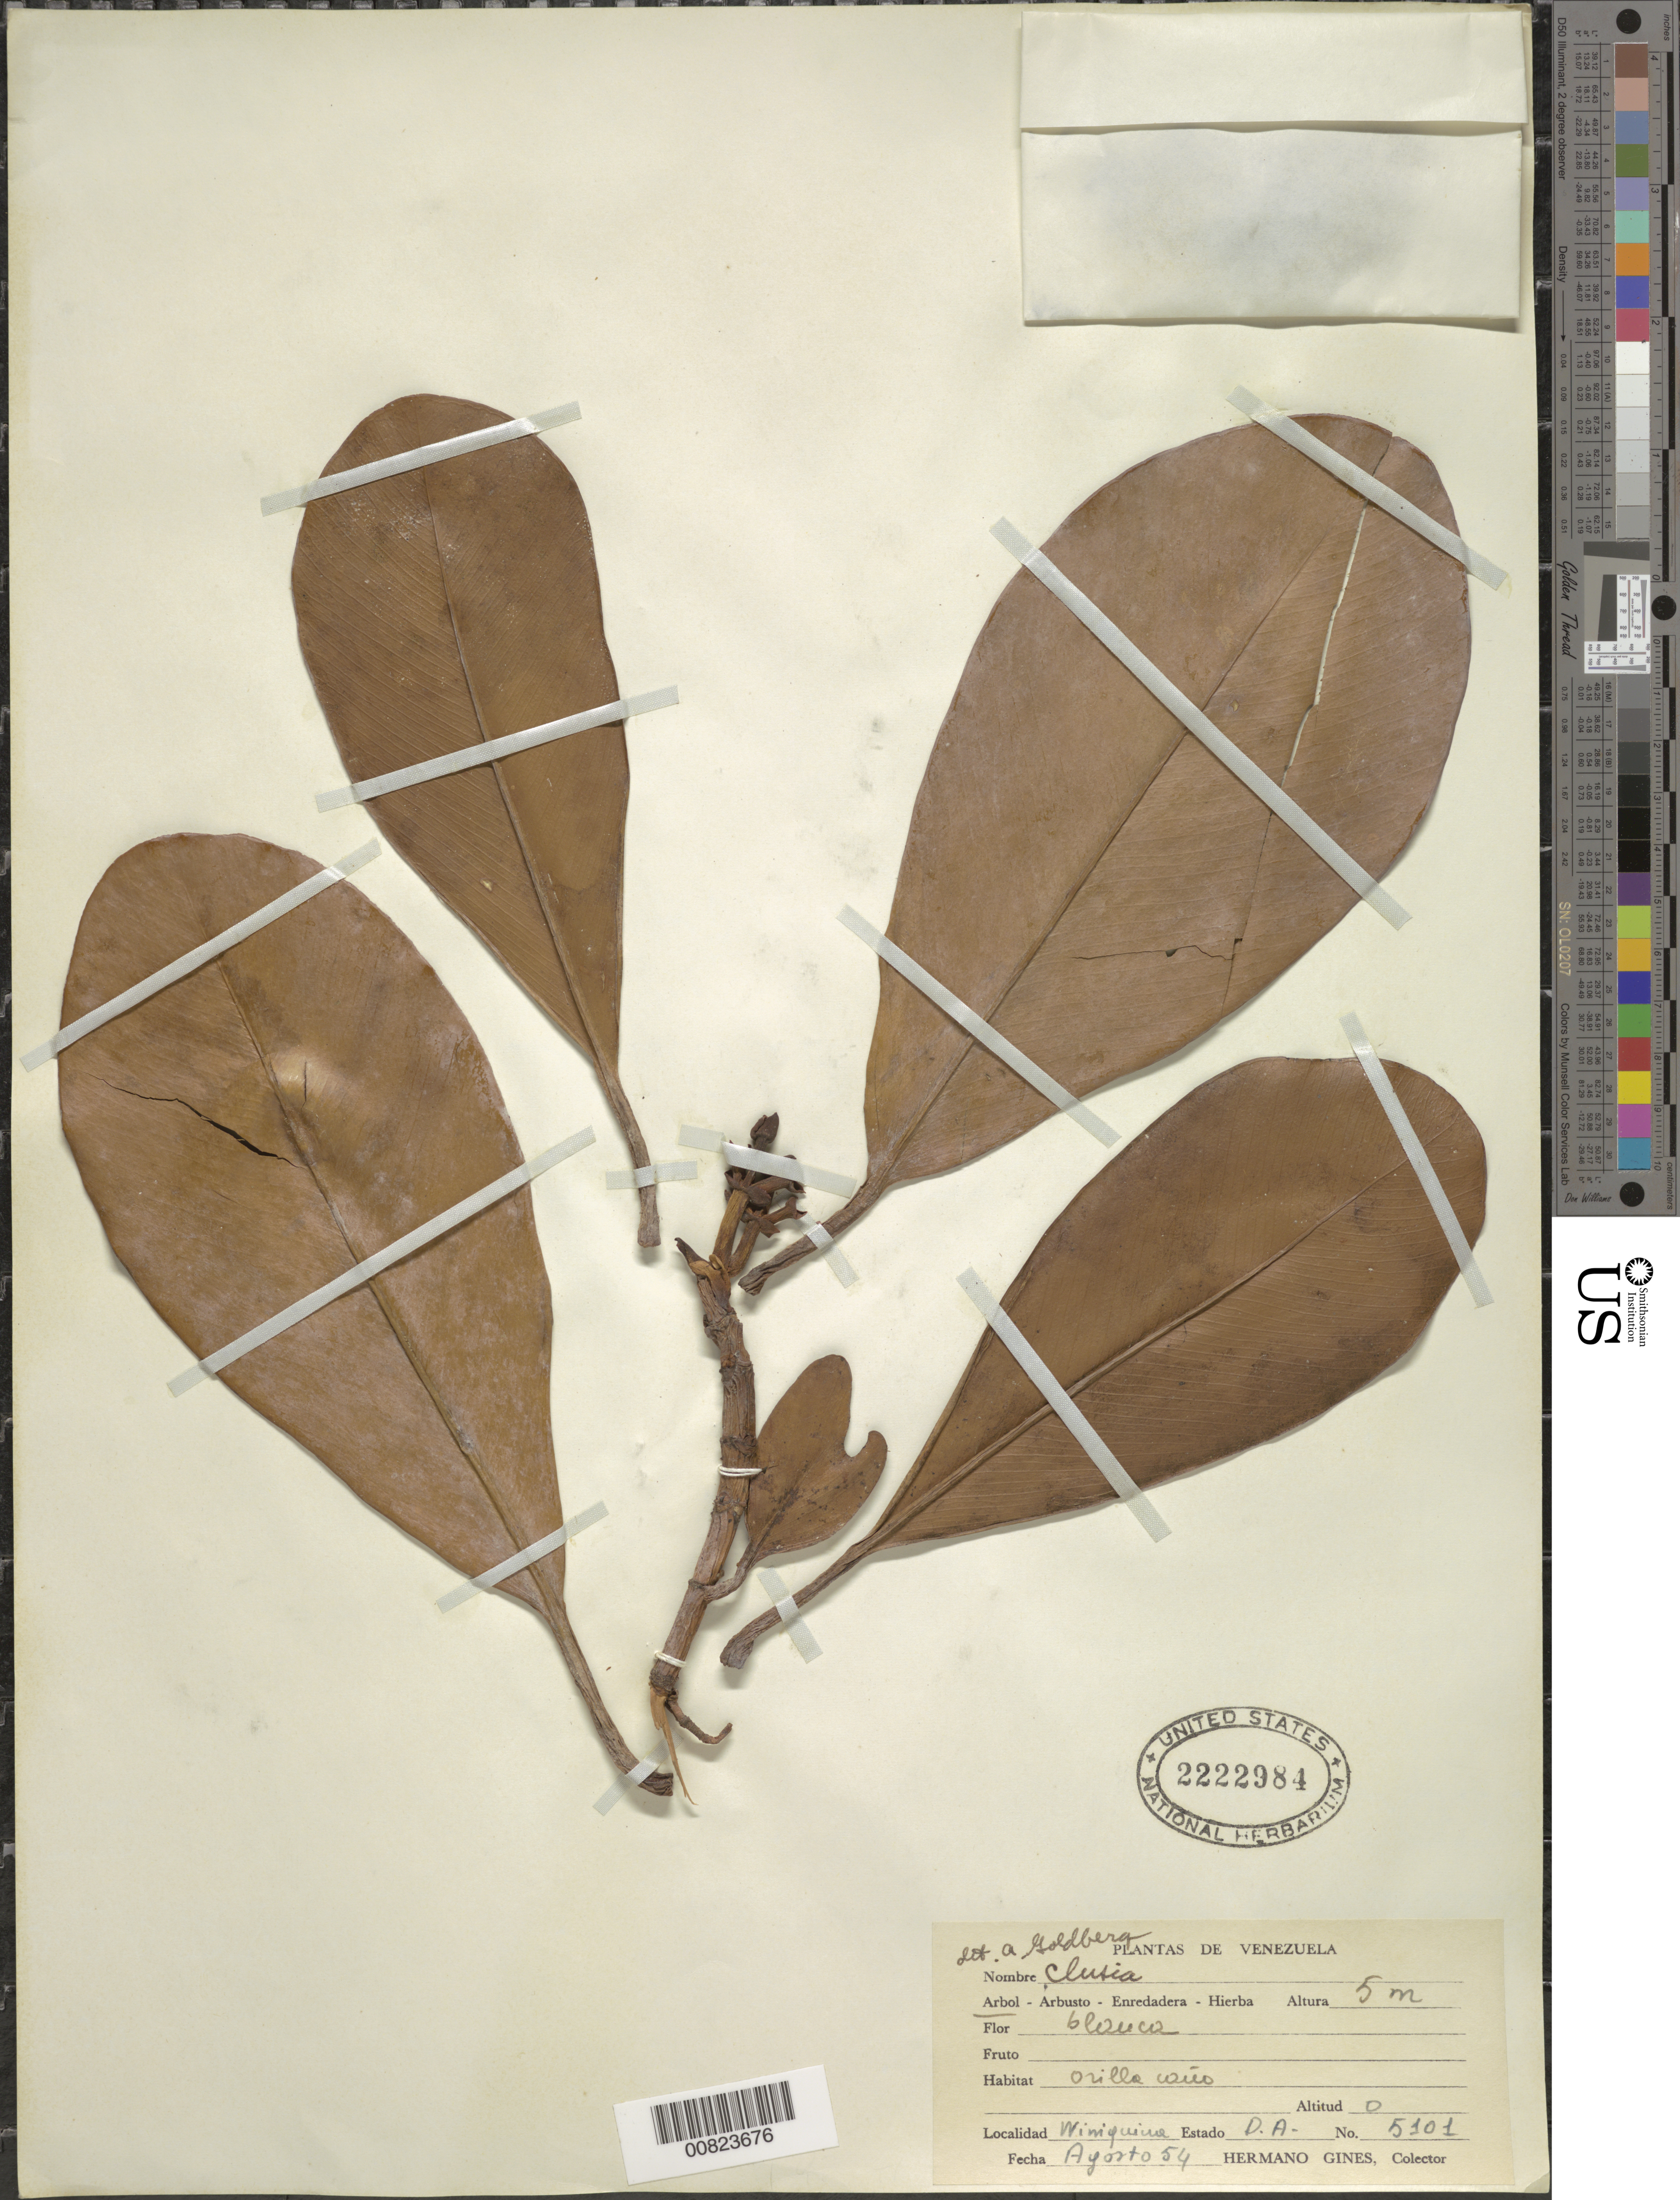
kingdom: Plantae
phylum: Tracheophyta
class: Magnoliopsida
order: Malpighiales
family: Clusiaceae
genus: Clusia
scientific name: Clusia sp.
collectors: H. Gines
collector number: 5101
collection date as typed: Aug-54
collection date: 1954-08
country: Venezuela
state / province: Delta Amacuro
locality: C. Wiuiquina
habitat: Orilla caño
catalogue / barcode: US 2222984